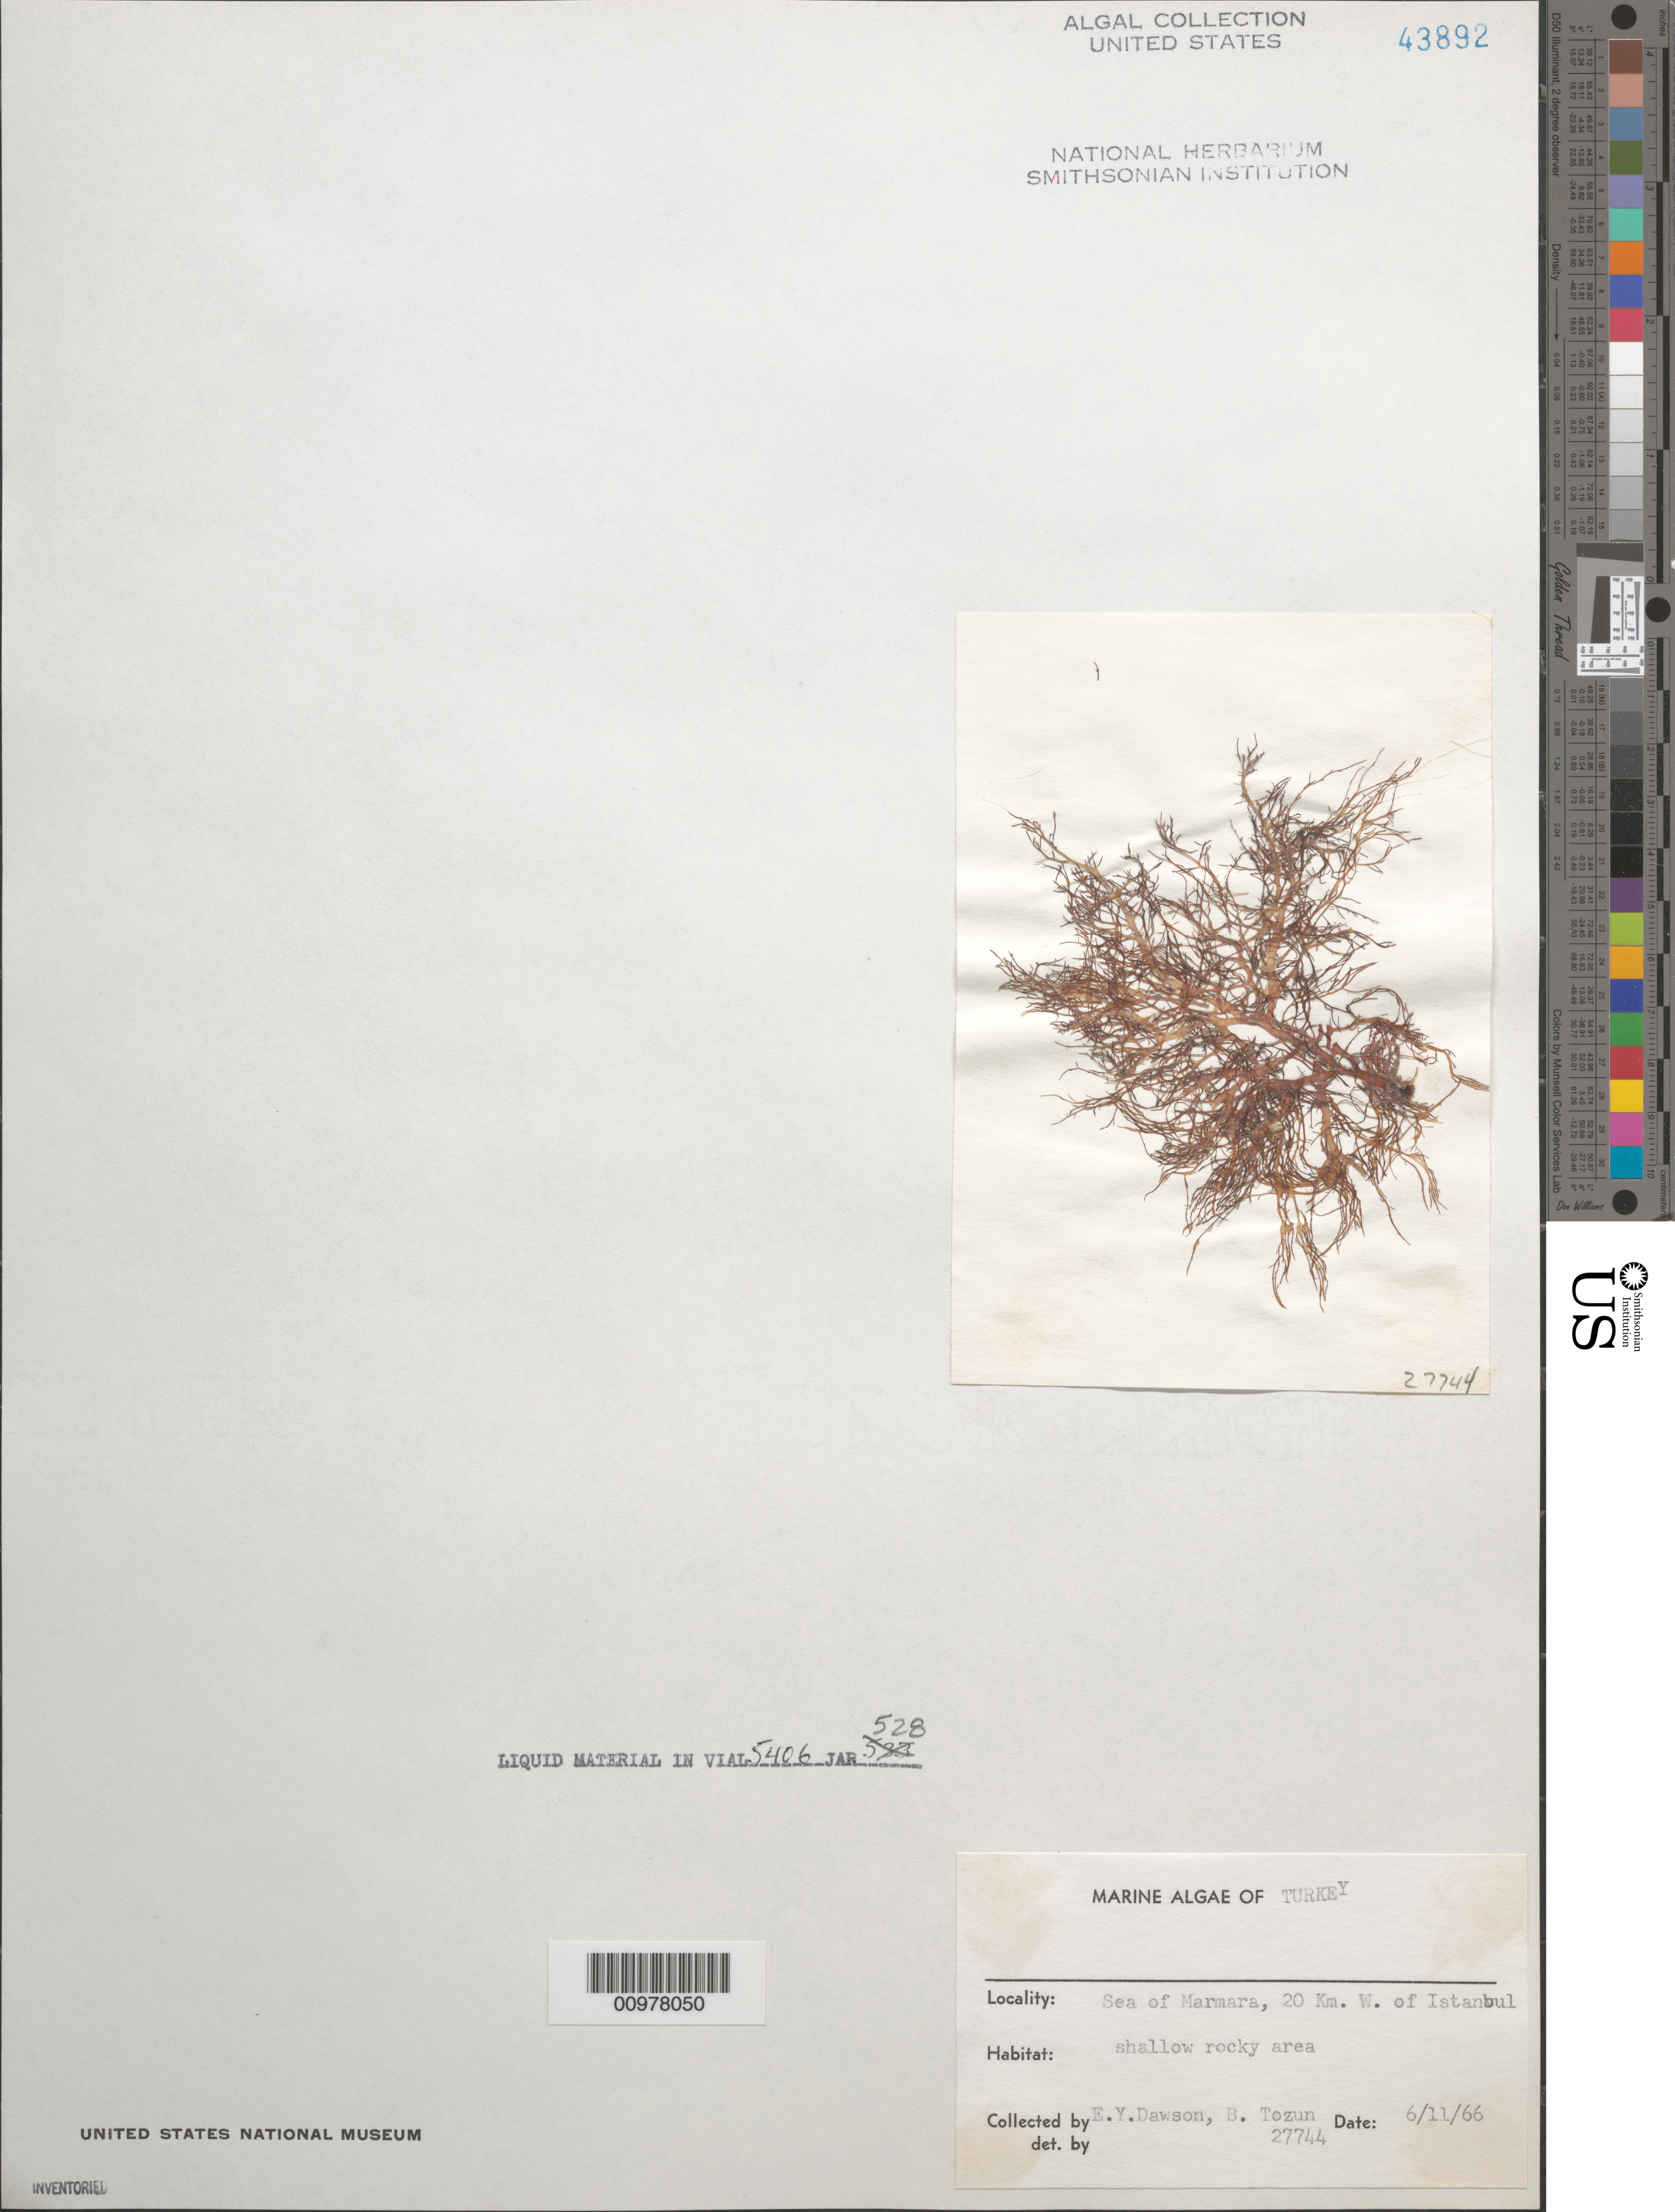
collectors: E. Y. Dawson & B. Tozun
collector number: EYD 27744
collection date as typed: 11 Jun 1966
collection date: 1966-06-11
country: Turkey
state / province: Istanbul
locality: Sea of Marmara, 20 km west of Istanbul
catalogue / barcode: US 43892